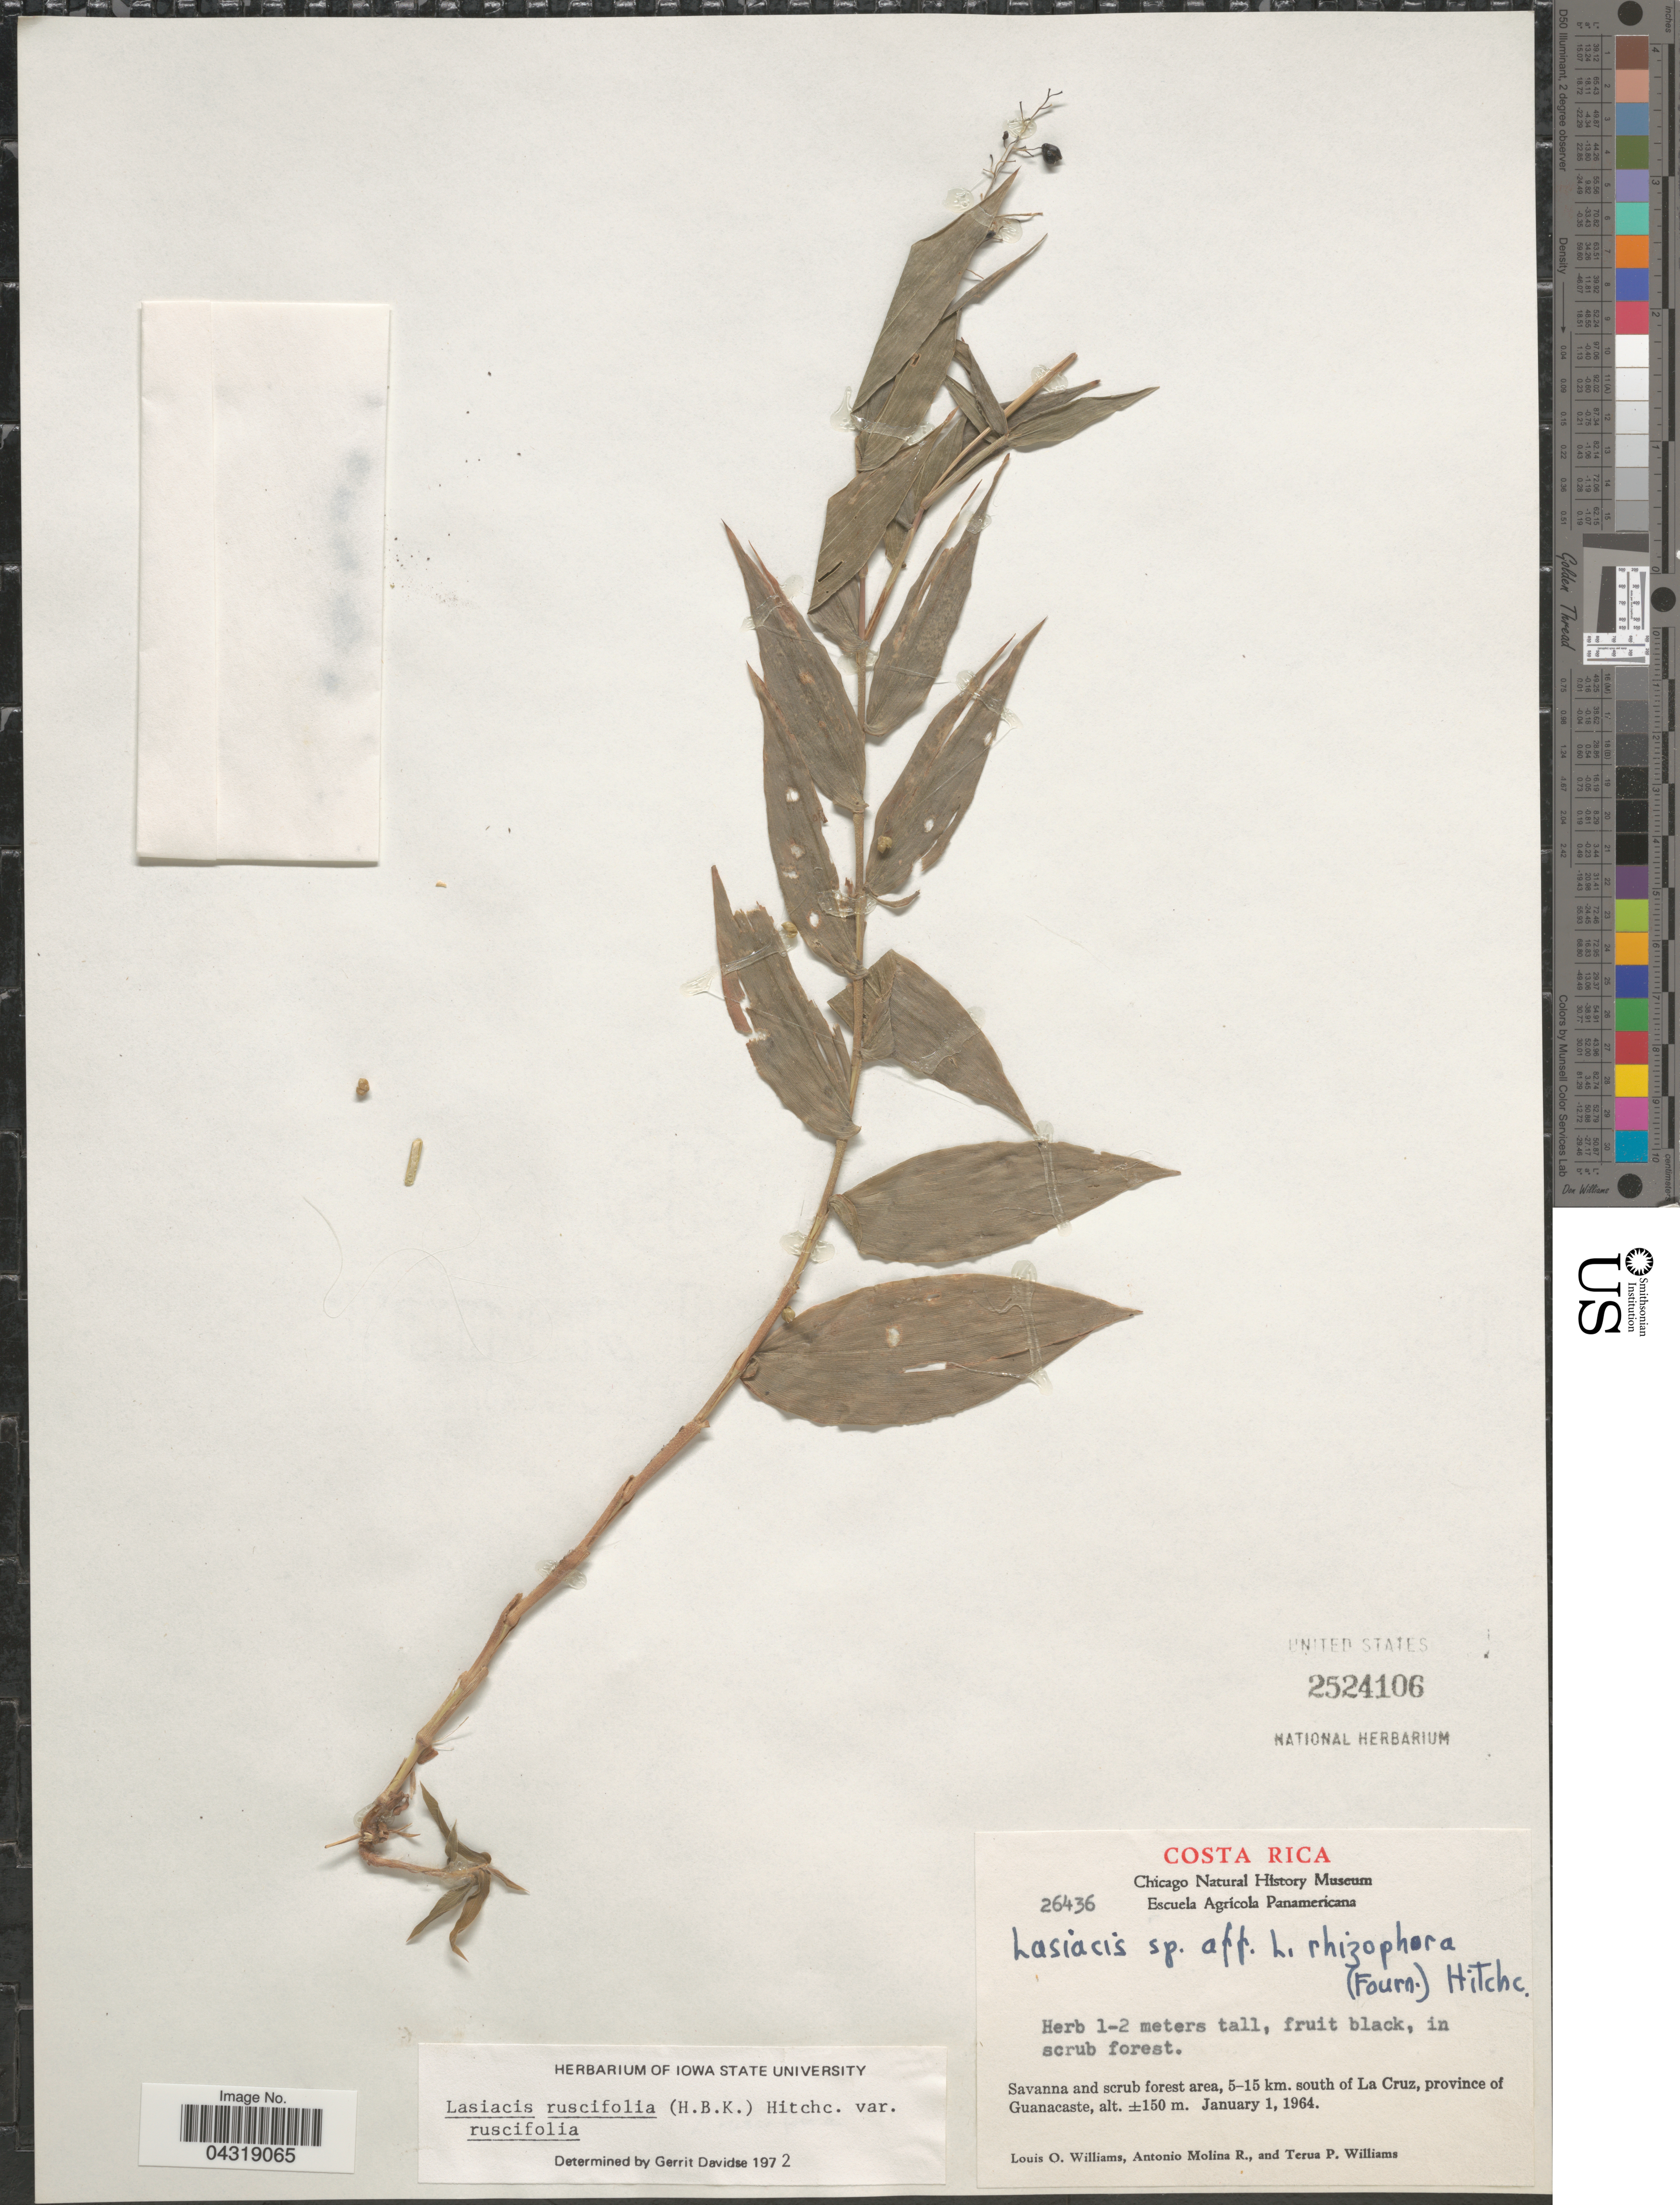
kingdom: Plantae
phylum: Tracheophyta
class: Liliopsida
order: Poales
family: Poaceae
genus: Lasiacis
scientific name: Lasiacis ruscifolia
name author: (Kunth) Hitchc.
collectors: L. O. Williams, A. Molina R. & T. Williams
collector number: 26436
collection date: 1964-01-01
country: Costa Rica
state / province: Guanacaste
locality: Savanna and scrub forest area, 5-15 km. south of La Cruz.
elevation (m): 150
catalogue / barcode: US 2524106